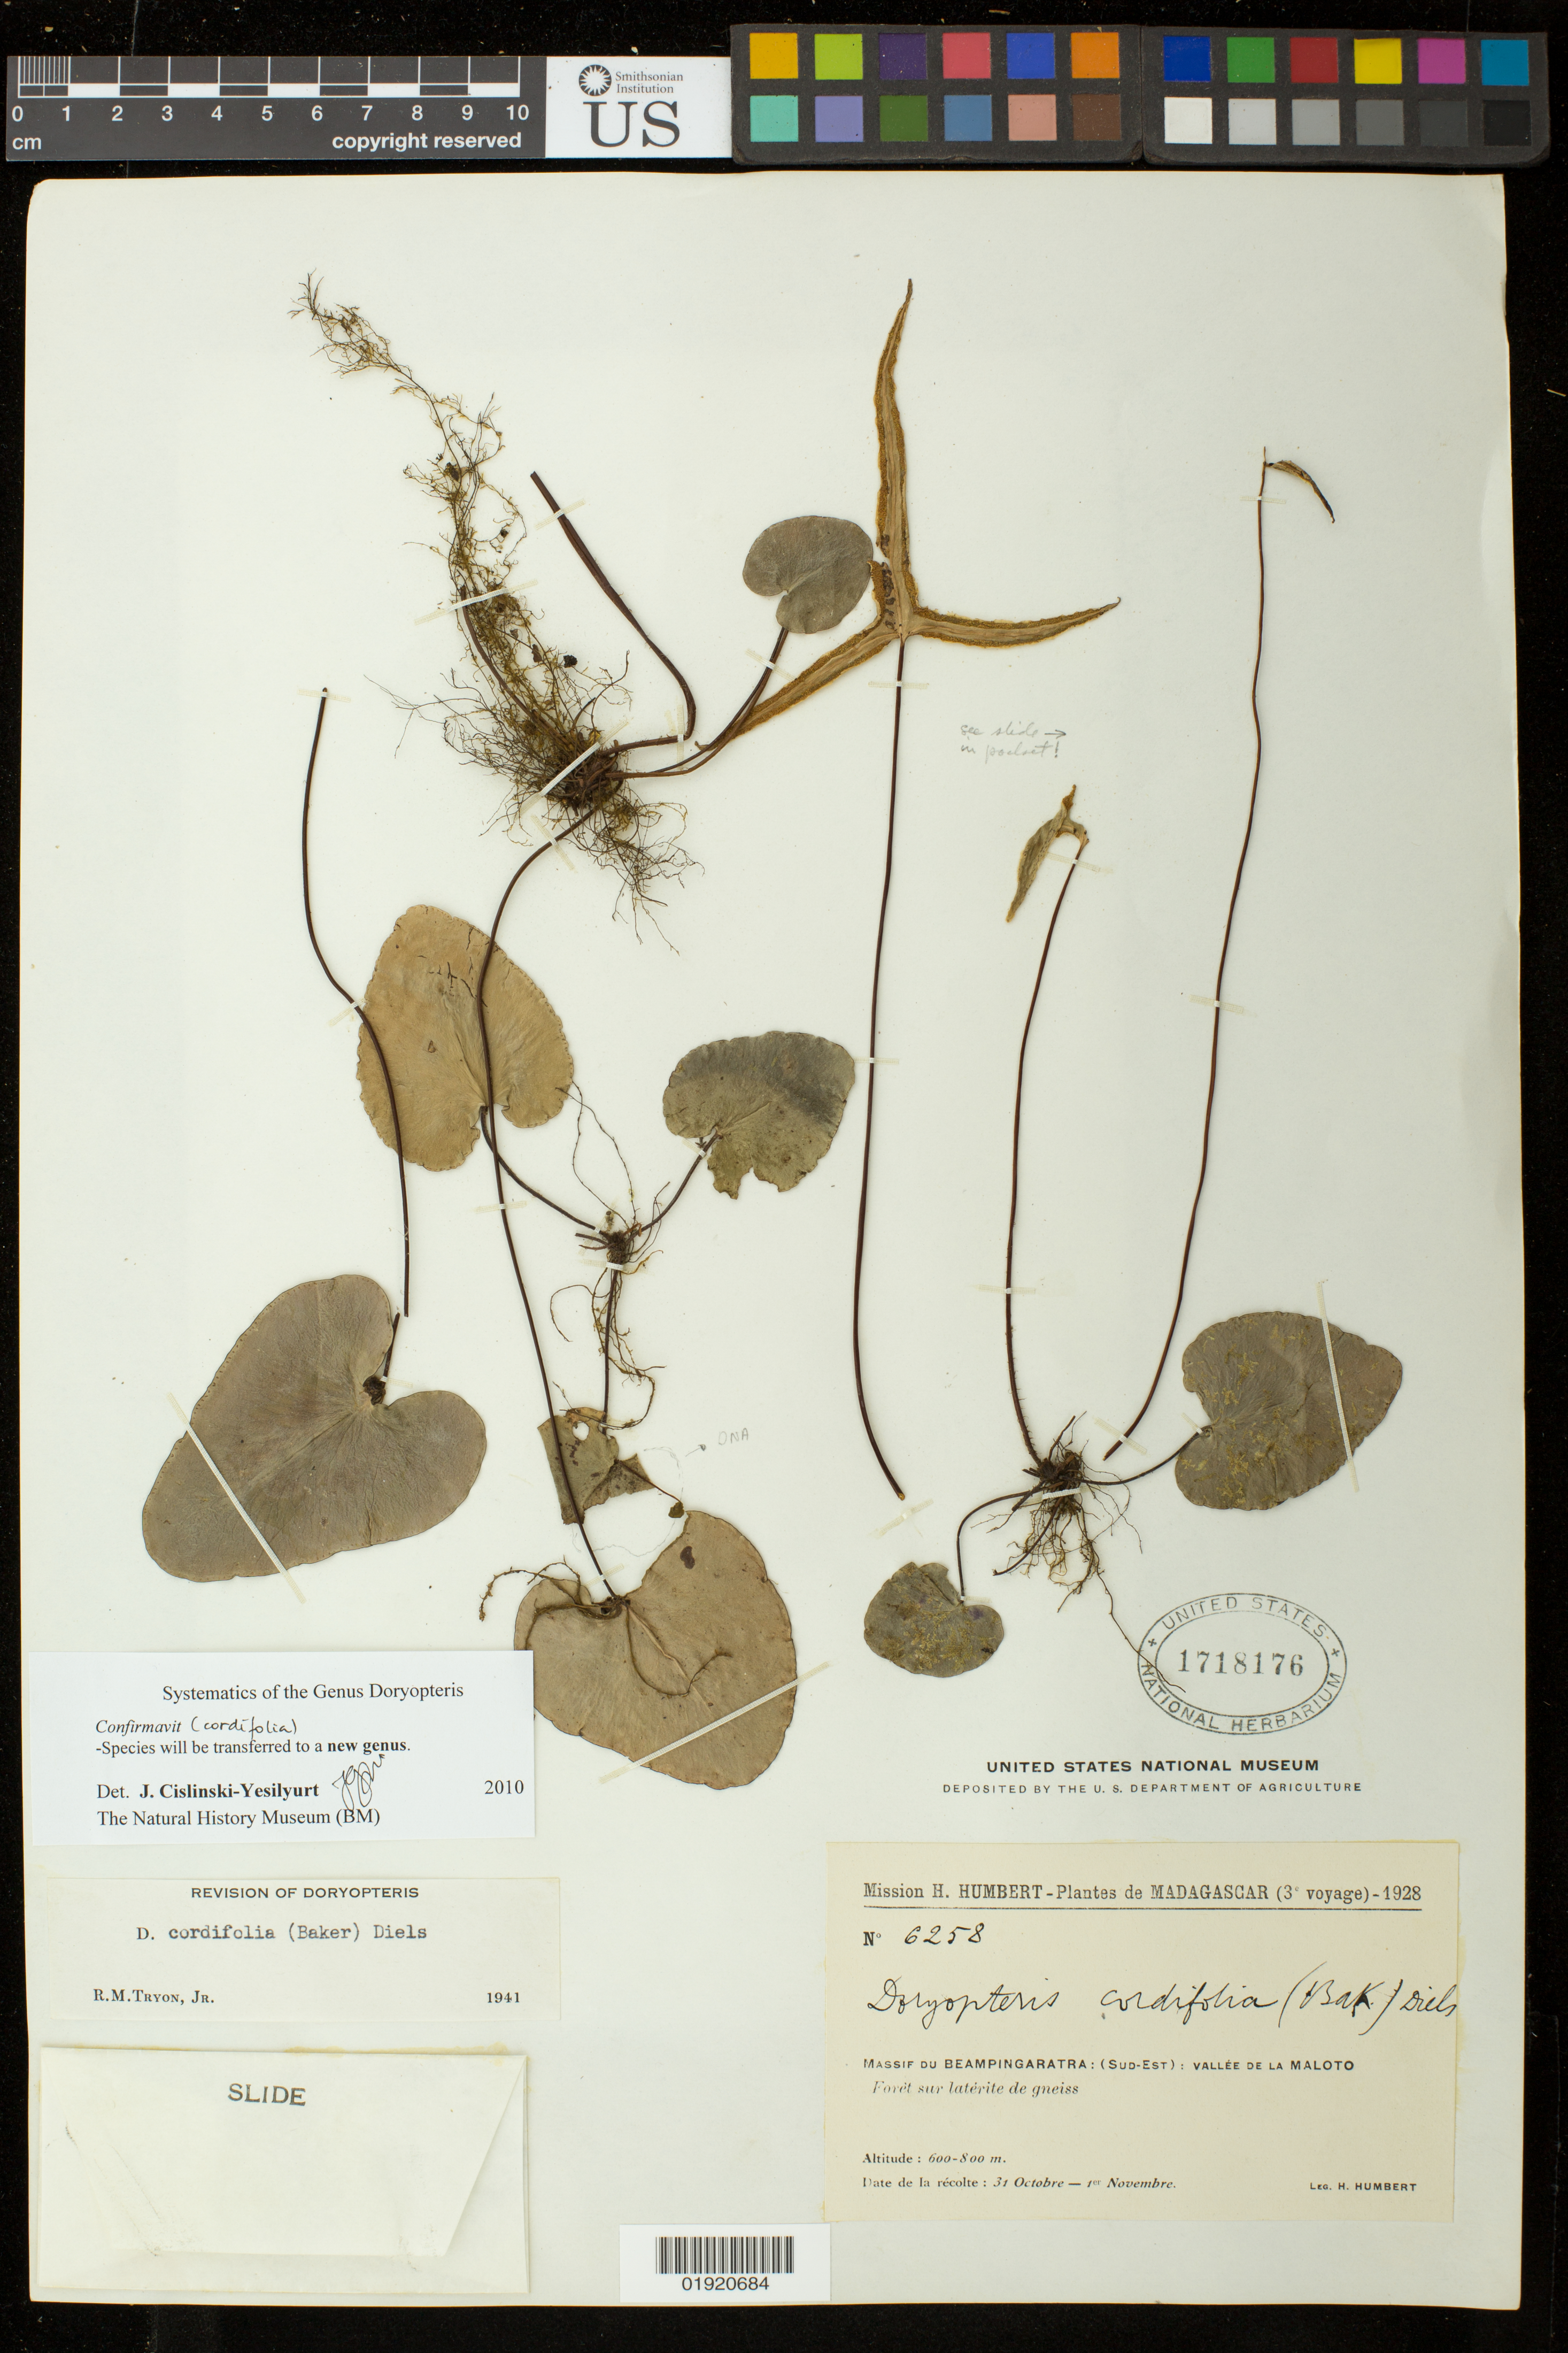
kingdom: Plantae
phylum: Tracheophyta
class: Polypodiopsida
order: Polypodiales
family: Pteridaceae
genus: Doryopteris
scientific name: Doryopteris cordifolia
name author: (Baker) Diels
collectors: H. Humbert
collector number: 6258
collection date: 1928-10-31/1928-11-01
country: Madagascar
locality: Plantes de Madagascar. Massif du Beampingaratra: (Sud-Est): Vallee de la Maloto.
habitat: Foret sur laterite de gneiss.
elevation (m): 600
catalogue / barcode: US 1718176